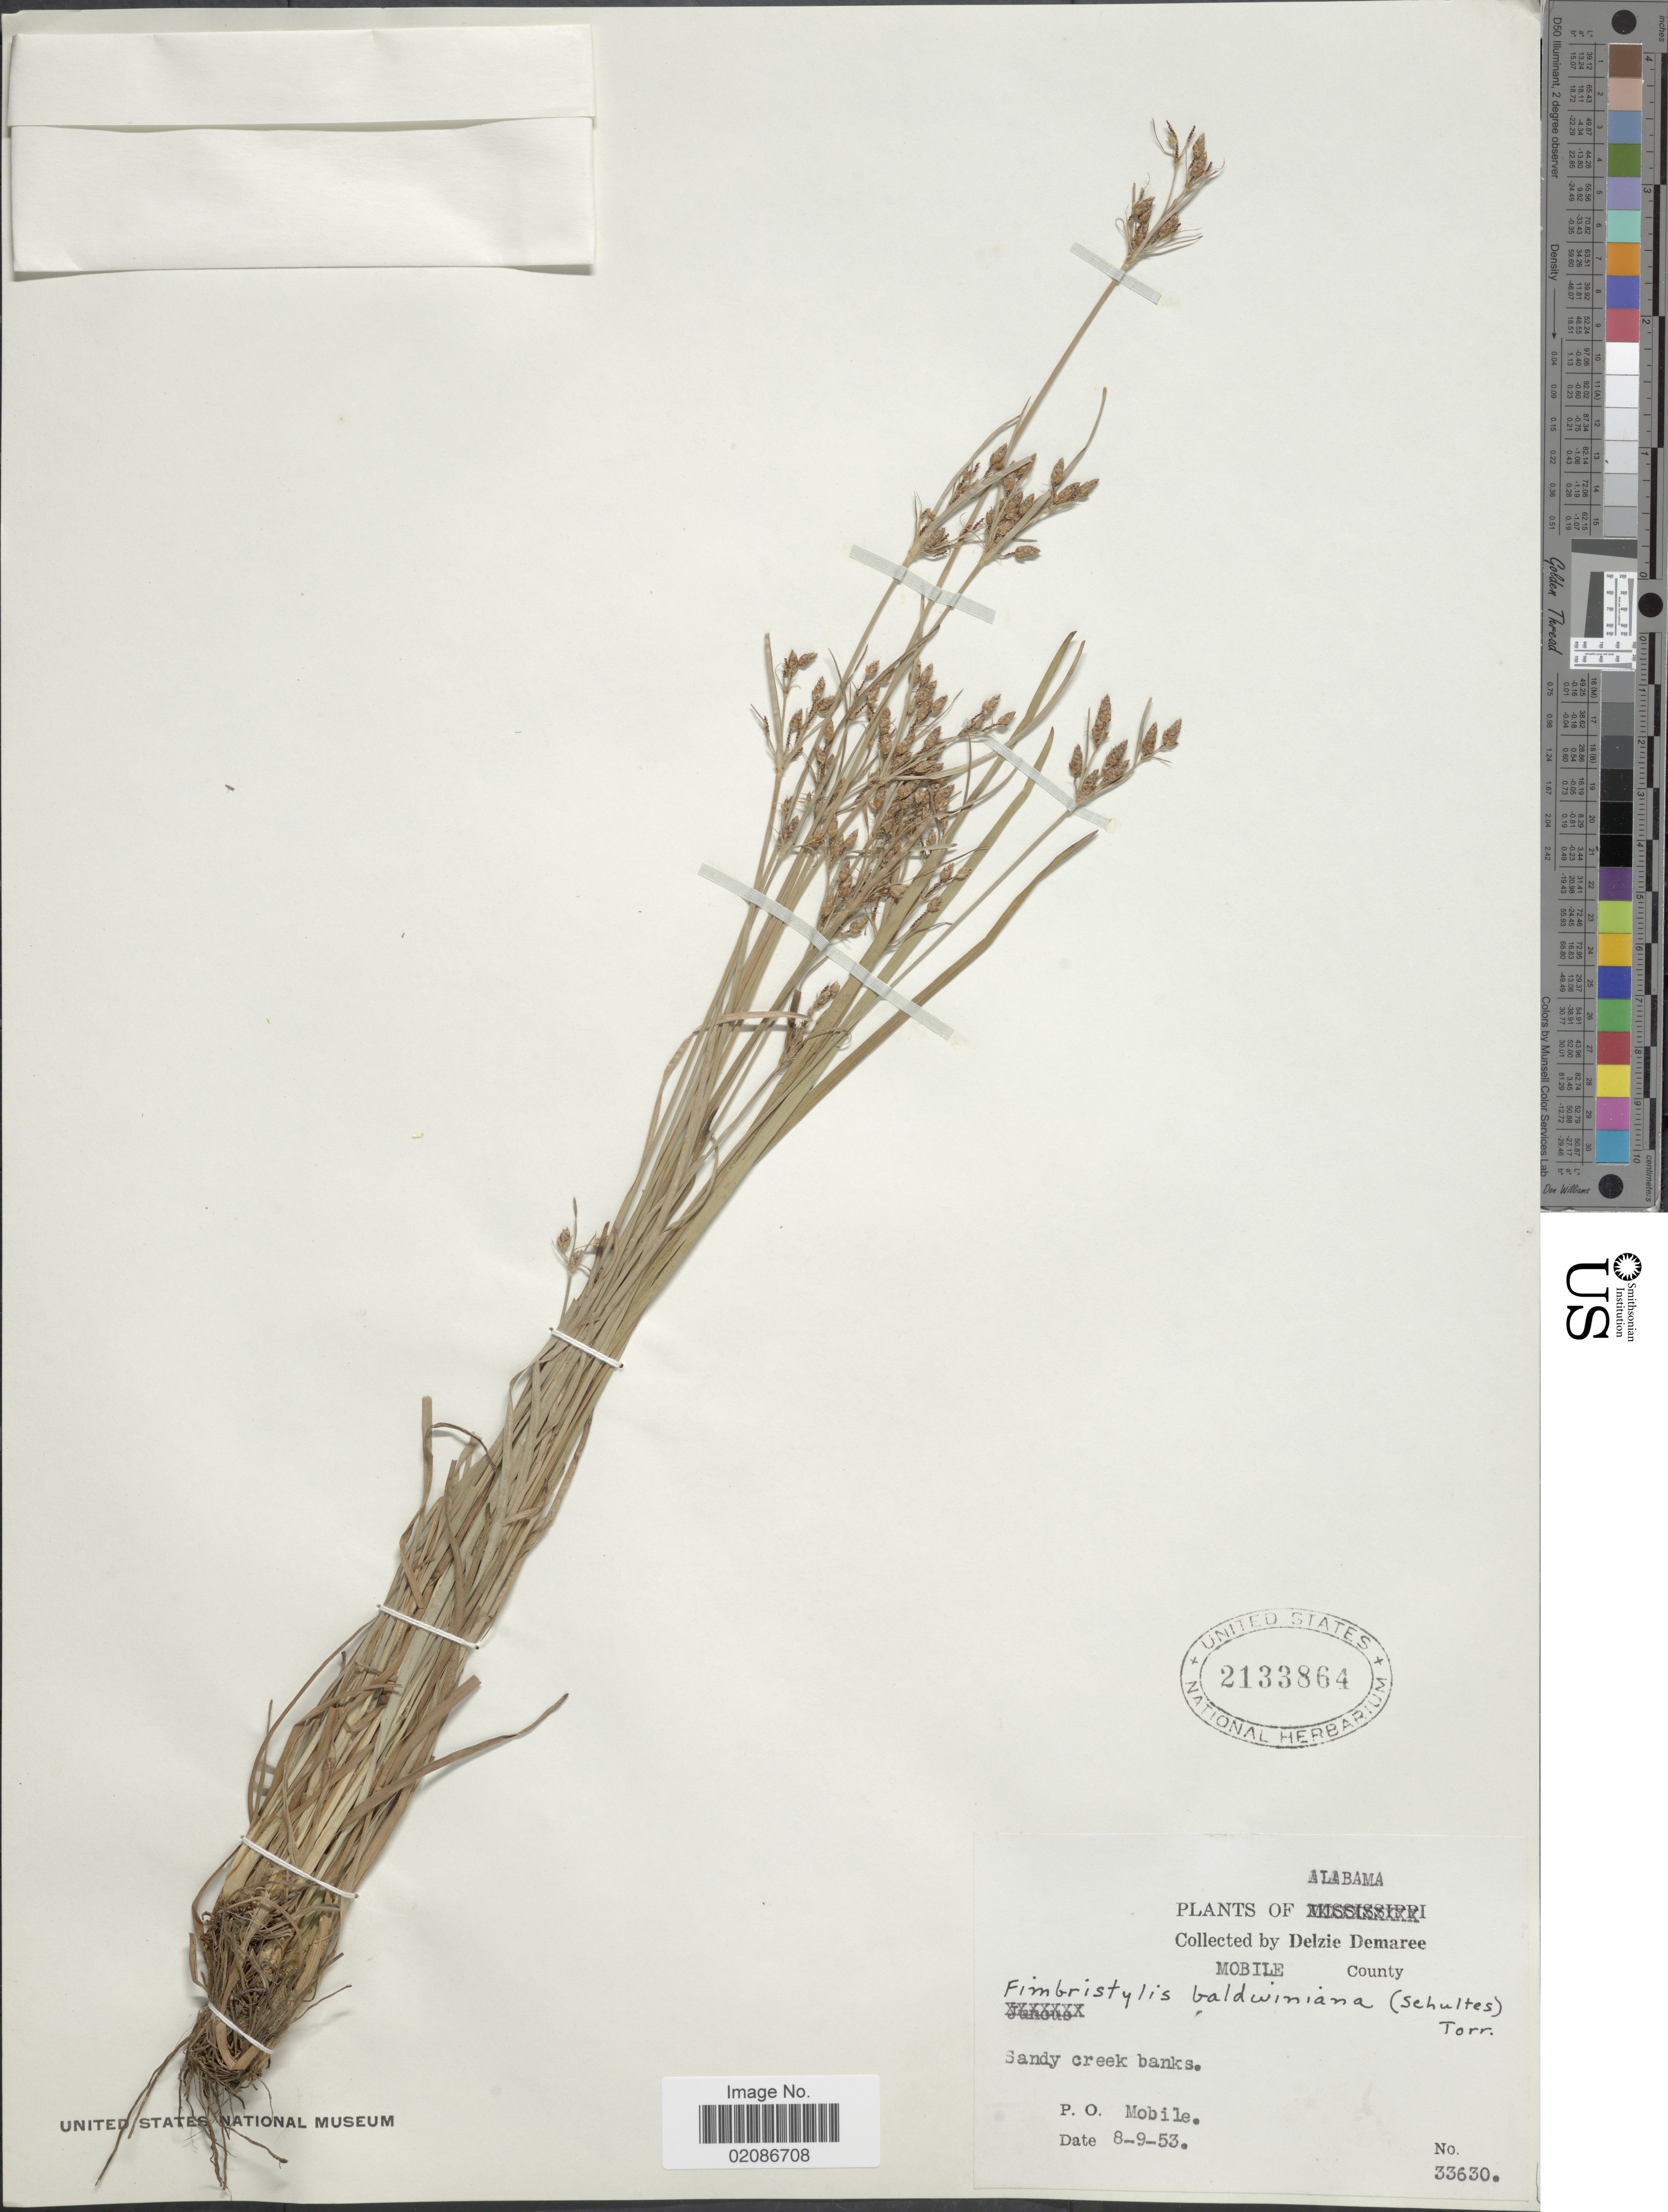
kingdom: Plantae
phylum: Tracheophyta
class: Liliopsida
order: Poales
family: Cyperaceae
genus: Fimbristylis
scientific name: Fimbristylis dichotoma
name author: (L.) Vahl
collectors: D. Demaree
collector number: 33630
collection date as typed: Transcribed d/m/y: 9/8/53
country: United States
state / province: Alabama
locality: Mobile County. Sandy creek banks. P. O. Mobile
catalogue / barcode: US 2133864